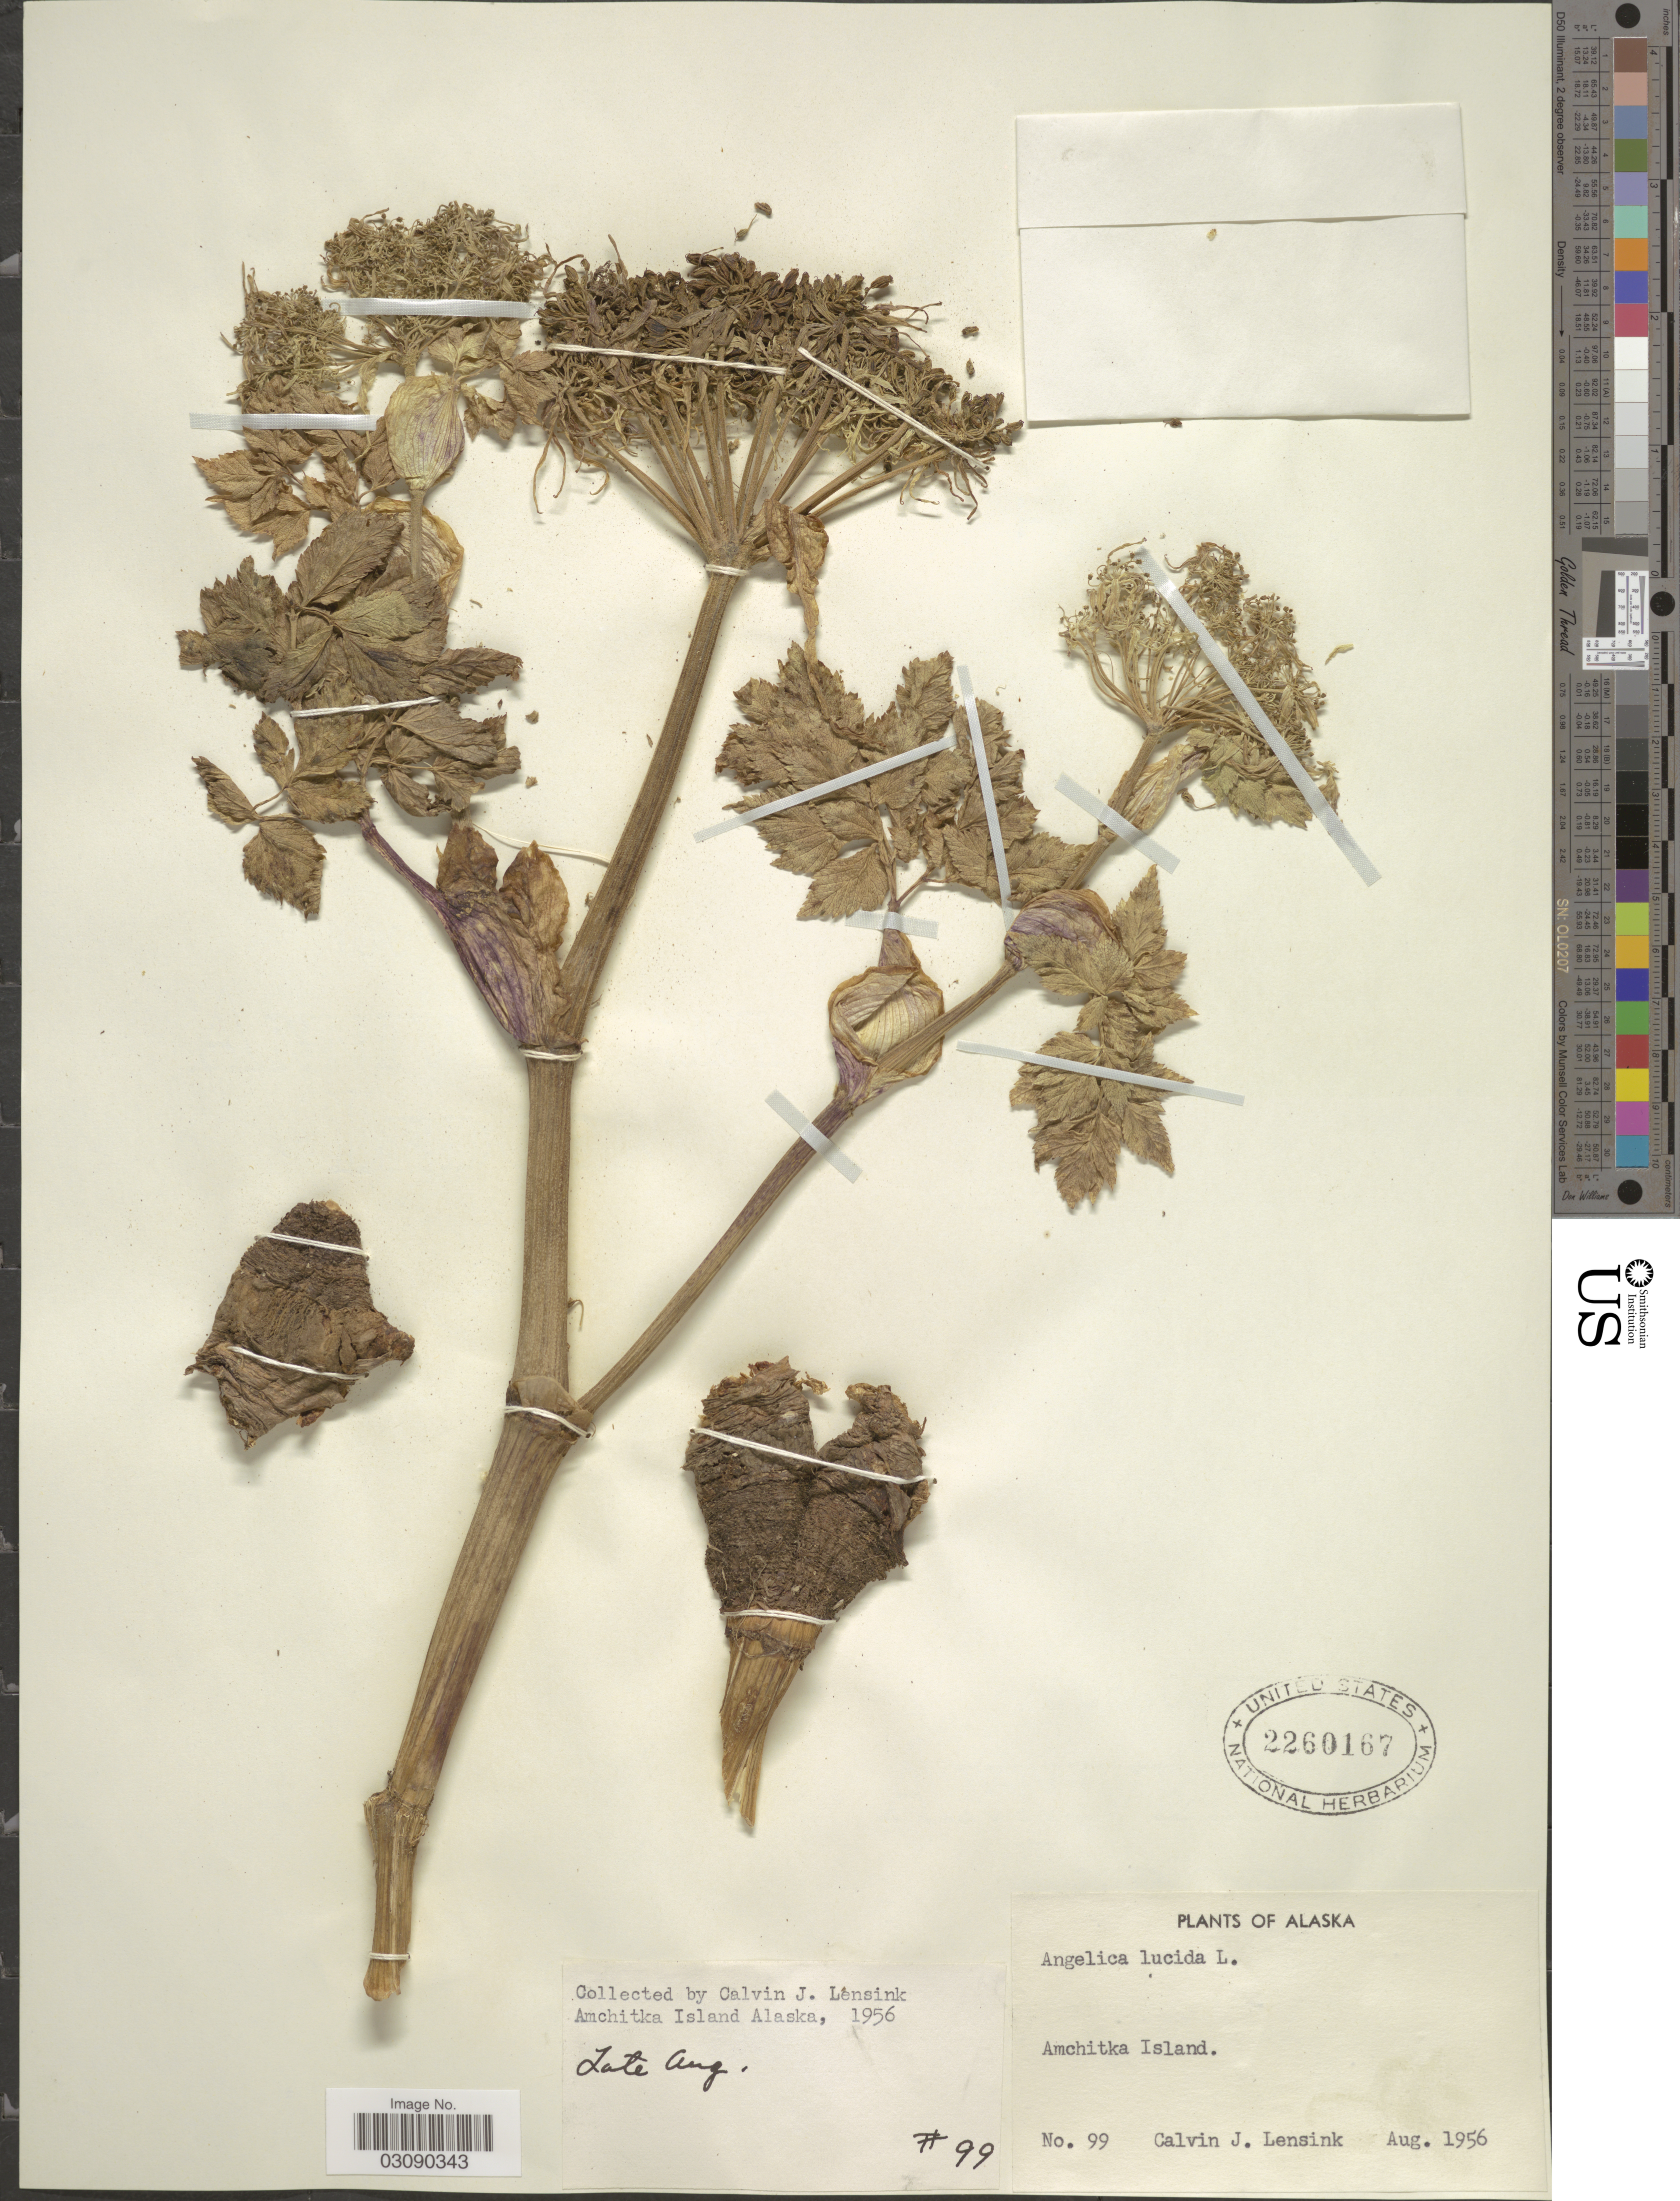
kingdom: Plantae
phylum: Tracheophyta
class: Magnoliopsida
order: Apiales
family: Apiaceae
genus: Angelica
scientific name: Angelica lucida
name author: L.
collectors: C. Lensink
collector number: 99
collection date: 1956-08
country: United States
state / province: Alaska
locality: Amchitka Island.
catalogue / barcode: US 2260167